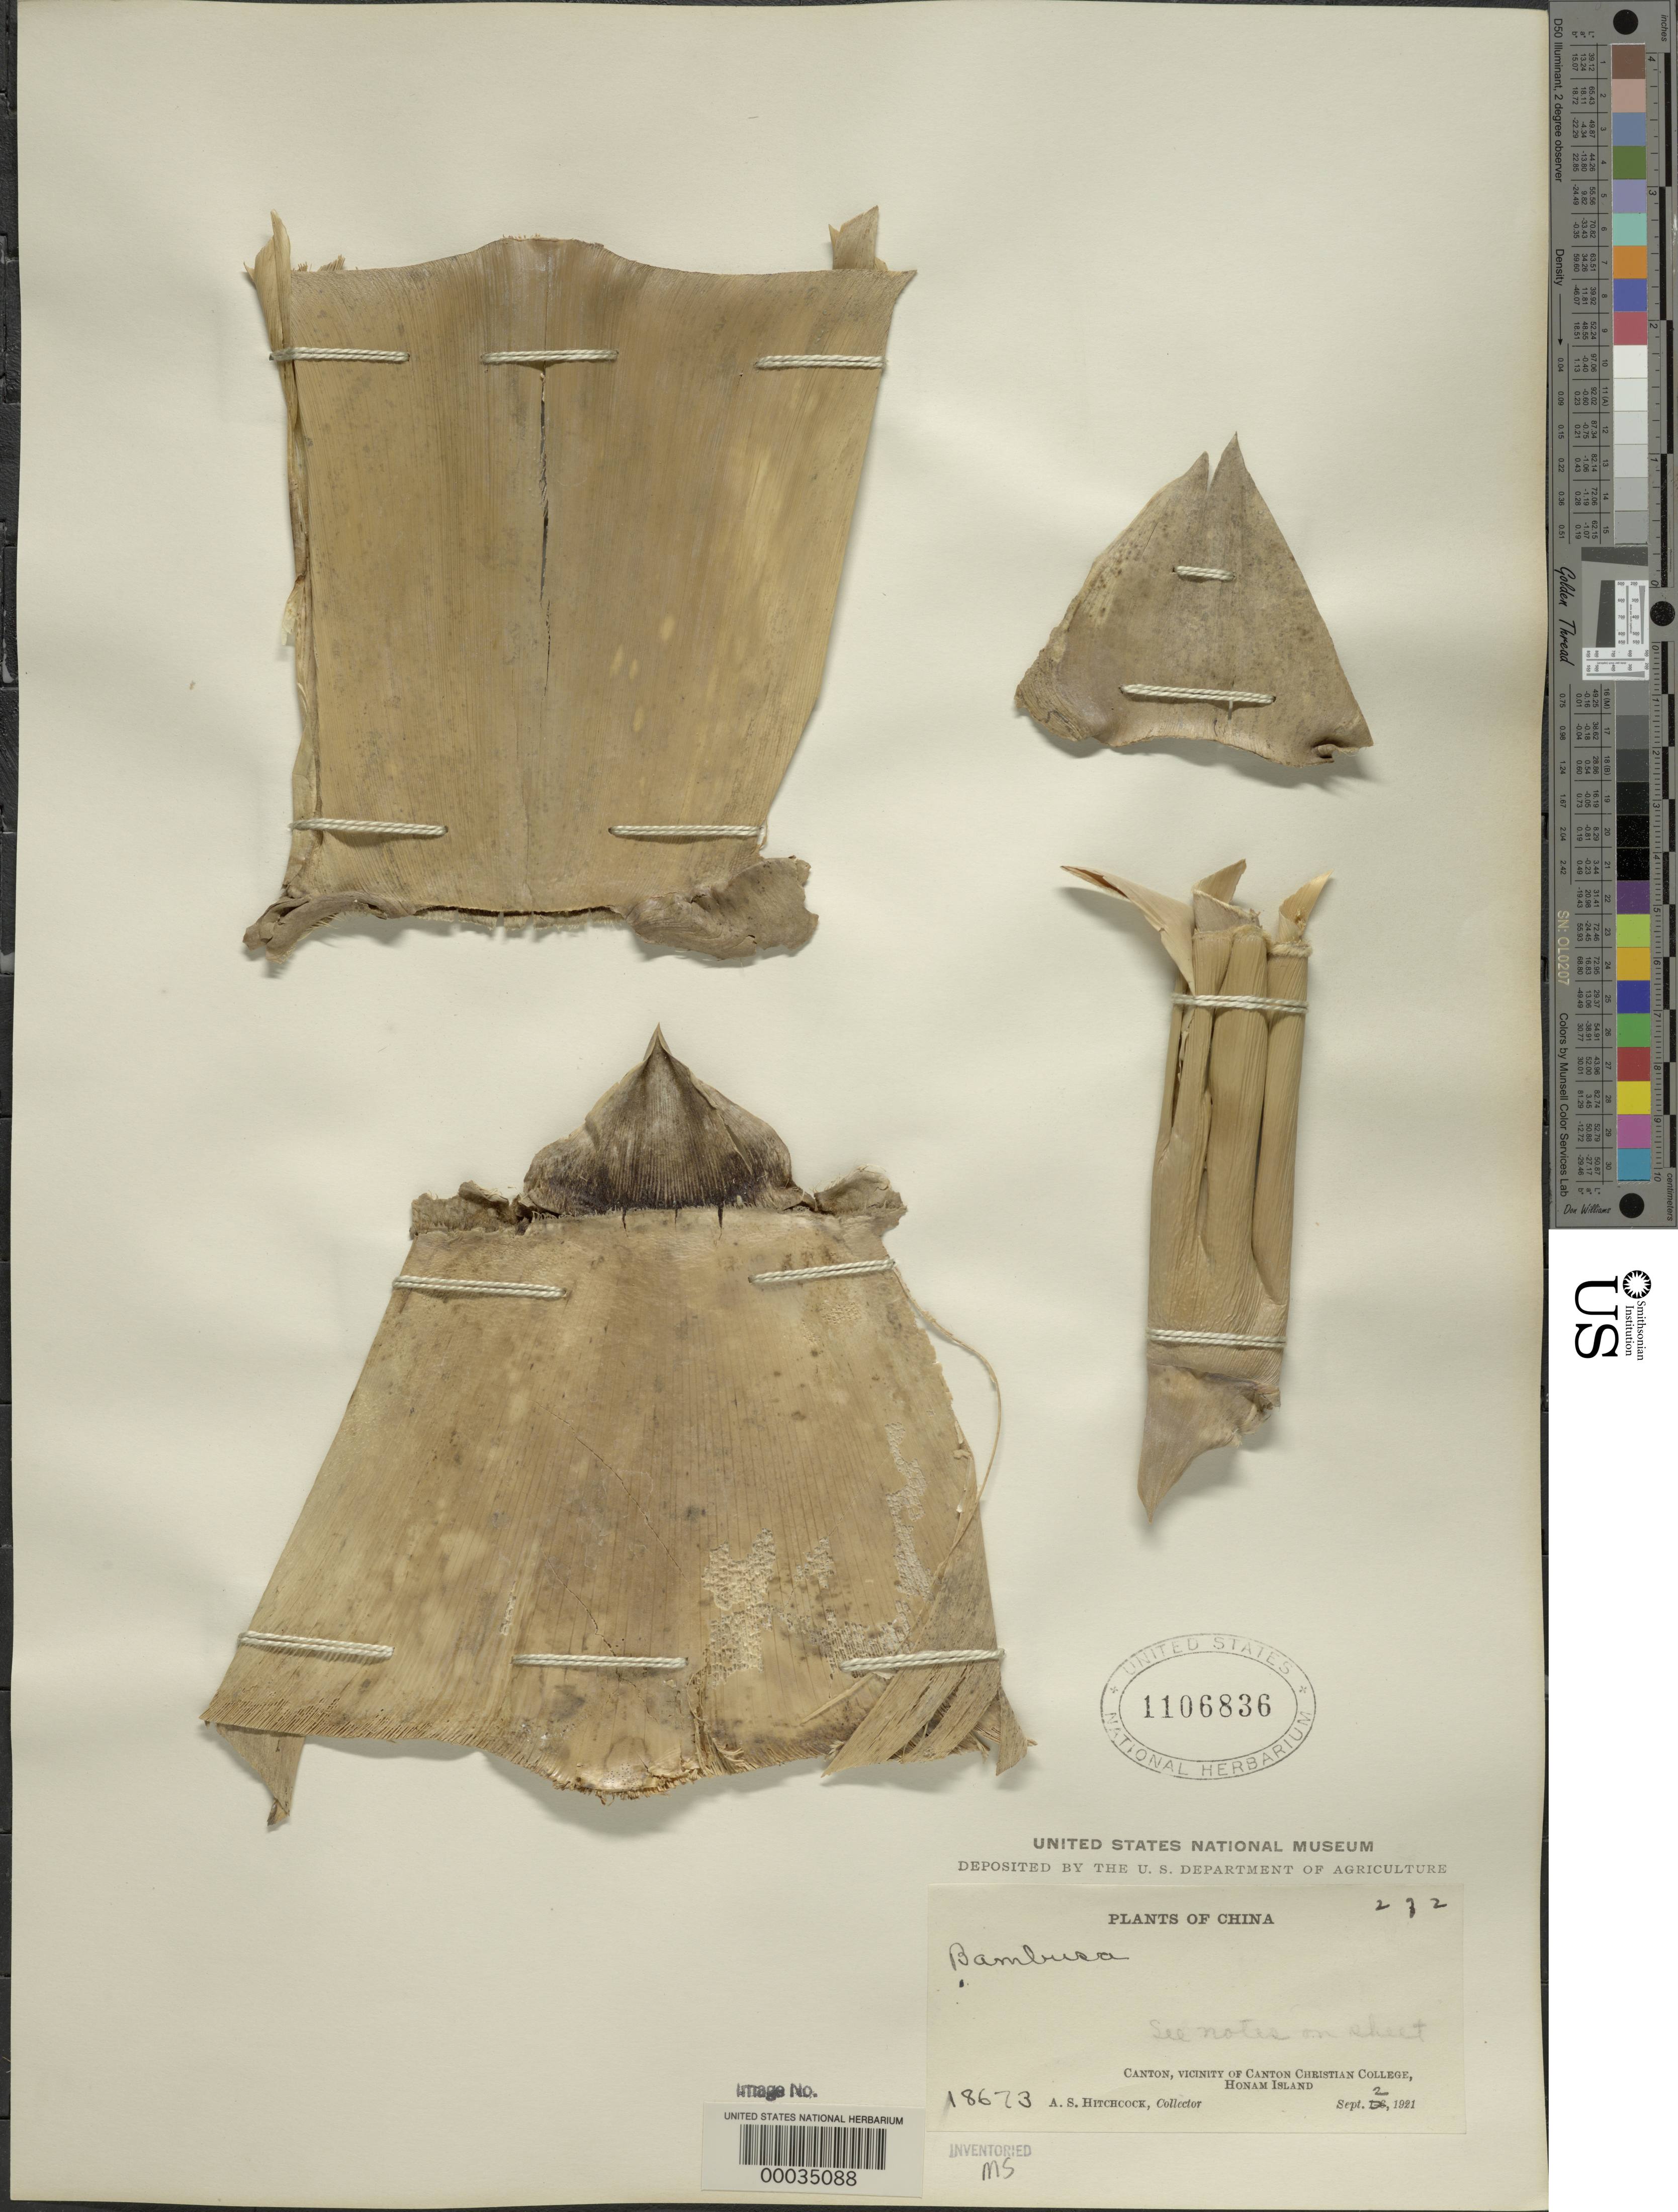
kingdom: Plantae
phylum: Tracheophyta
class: Liliopsida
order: Poales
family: Poaceae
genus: Bambusa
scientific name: Bambusa vulgaris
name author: Schrad. ex J.C. Wendl.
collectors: A. S. Hitchcock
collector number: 18673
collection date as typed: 02 Sep 1921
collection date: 1921-09-02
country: China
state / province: Guangdong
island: Honam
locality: Canton, honam isl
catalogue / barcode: US 1106836